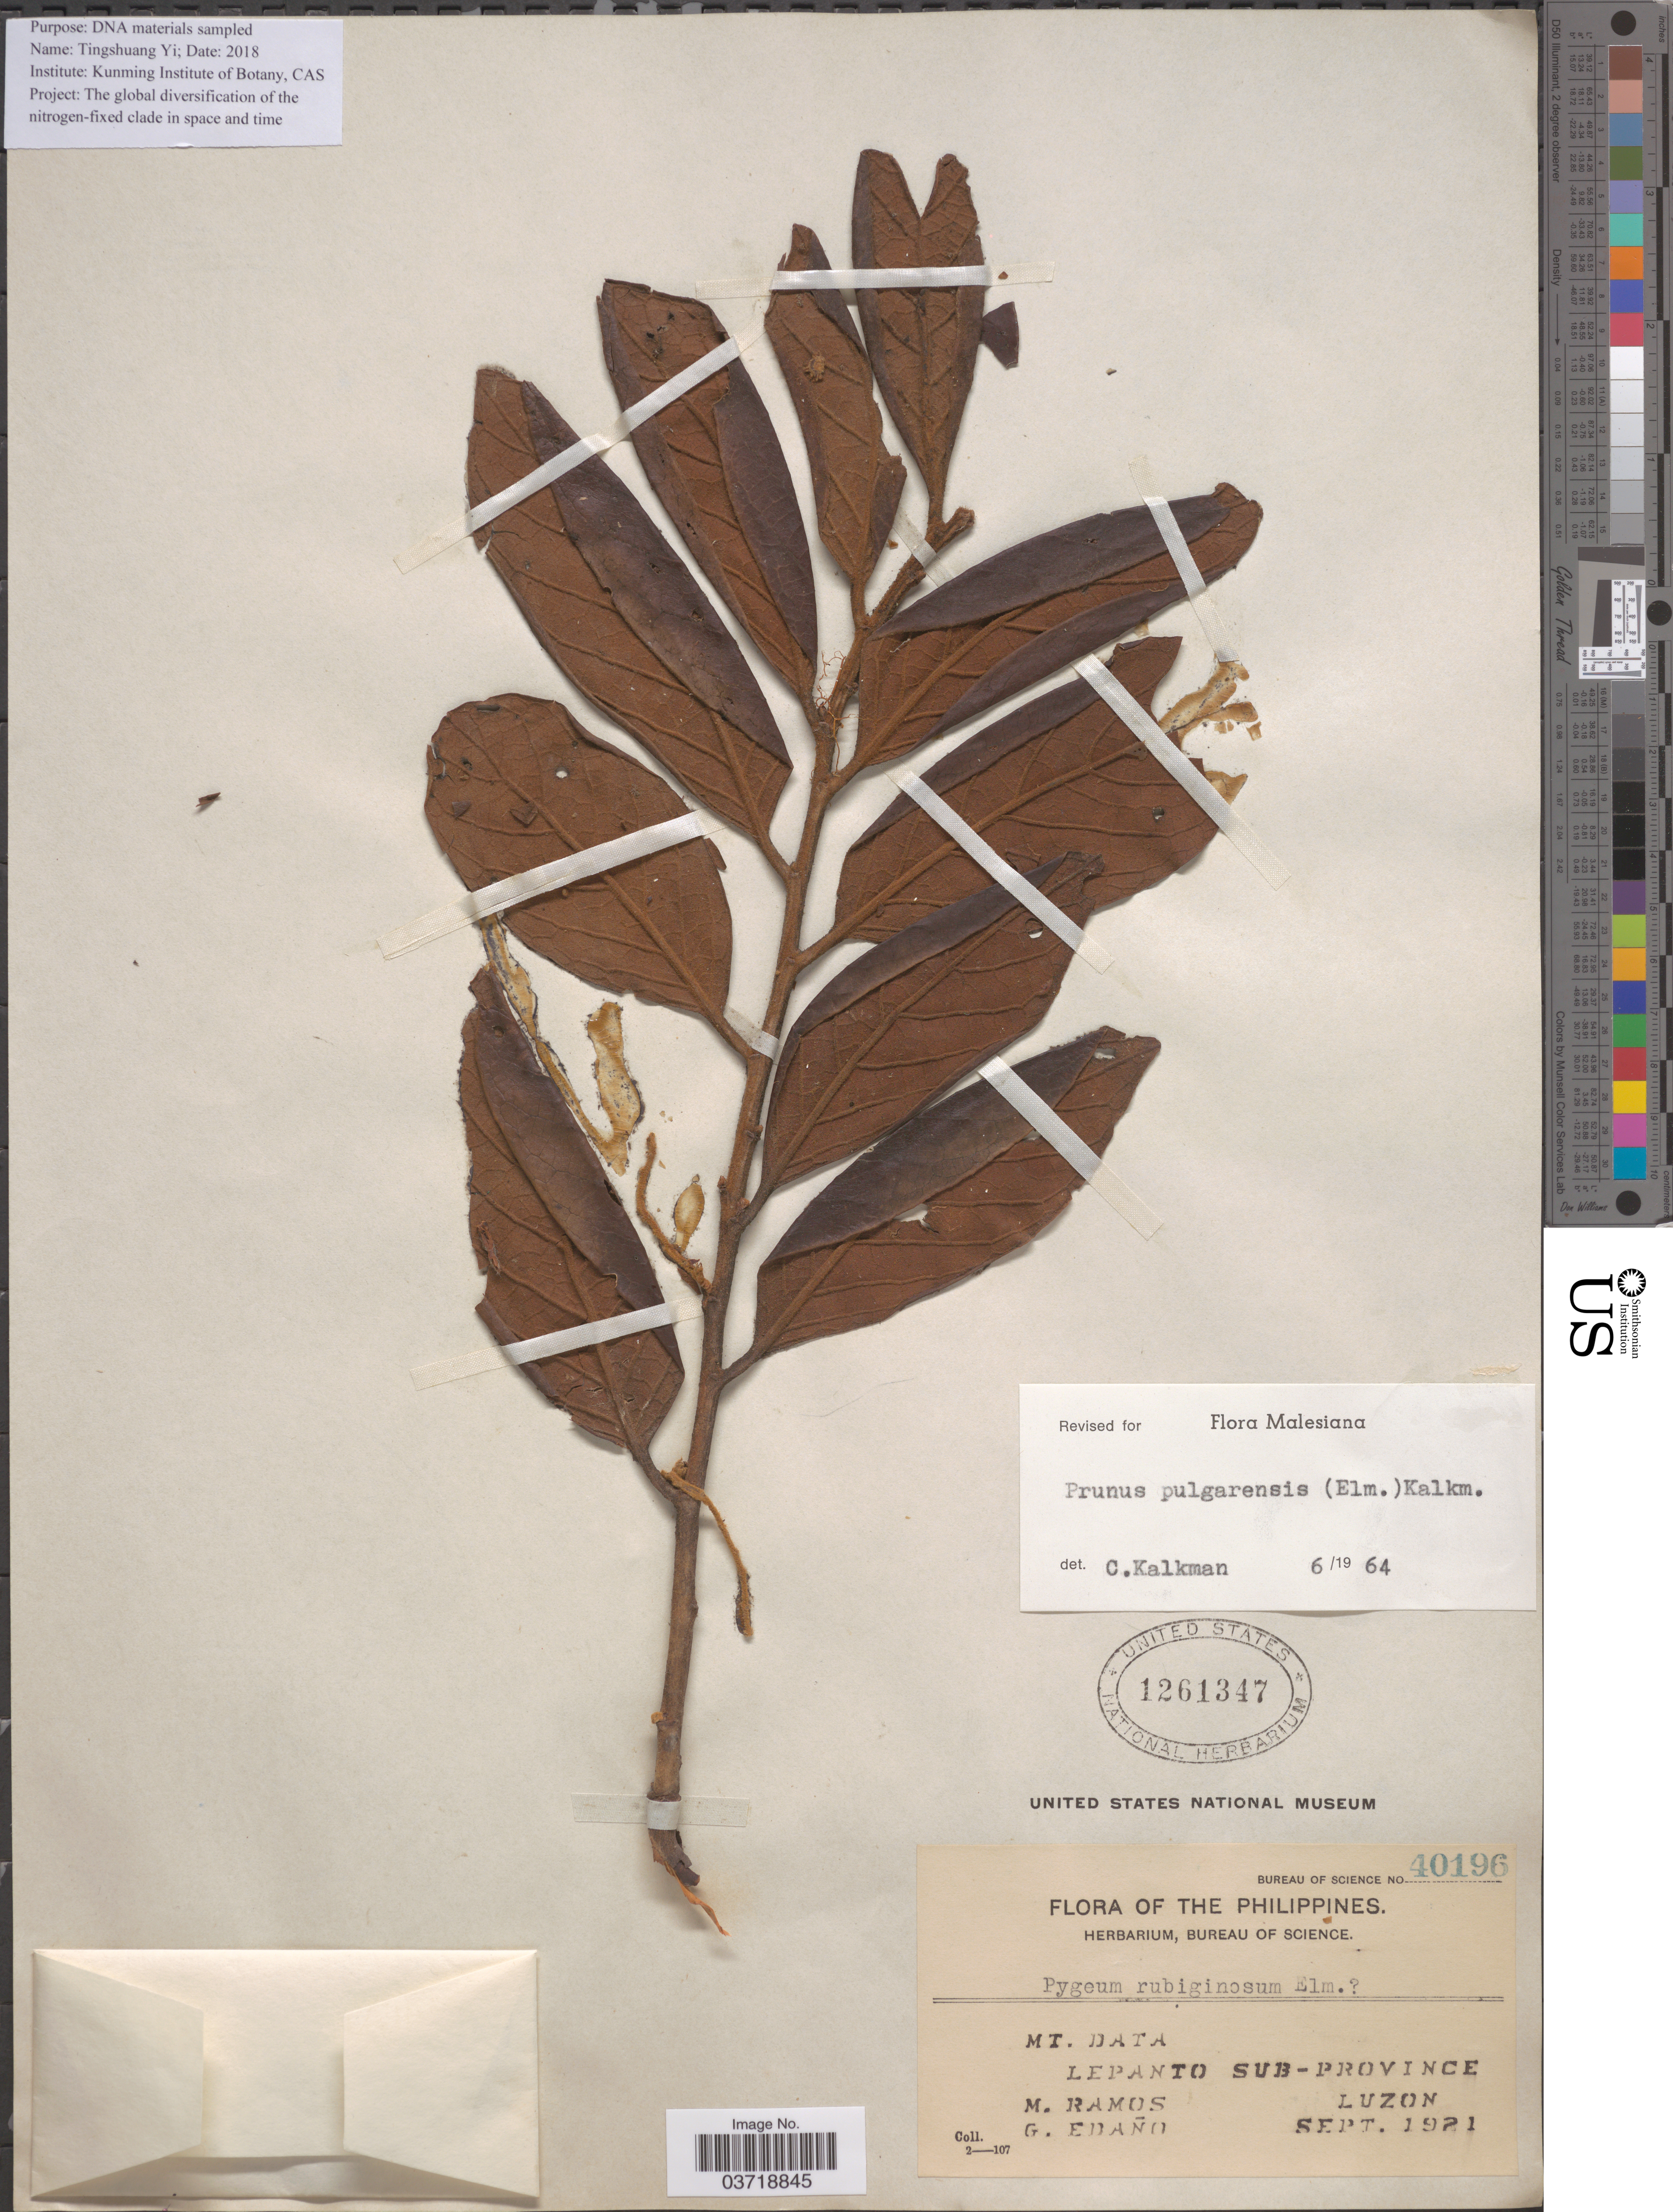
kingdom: Plantae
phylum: Tracheophyta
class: Magnoliopsida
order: Rosales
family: Rosaceae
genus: Prunus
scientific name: Prunus pulgarensis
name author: (Elmer) Kalkman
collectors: M. Ramos & G. Edaño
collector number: Bureau of Science 40196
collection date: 1921-09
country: Philippines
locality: Mt. Data. Lepanto Sub-Province. Luzon.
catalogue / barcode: US 1261347